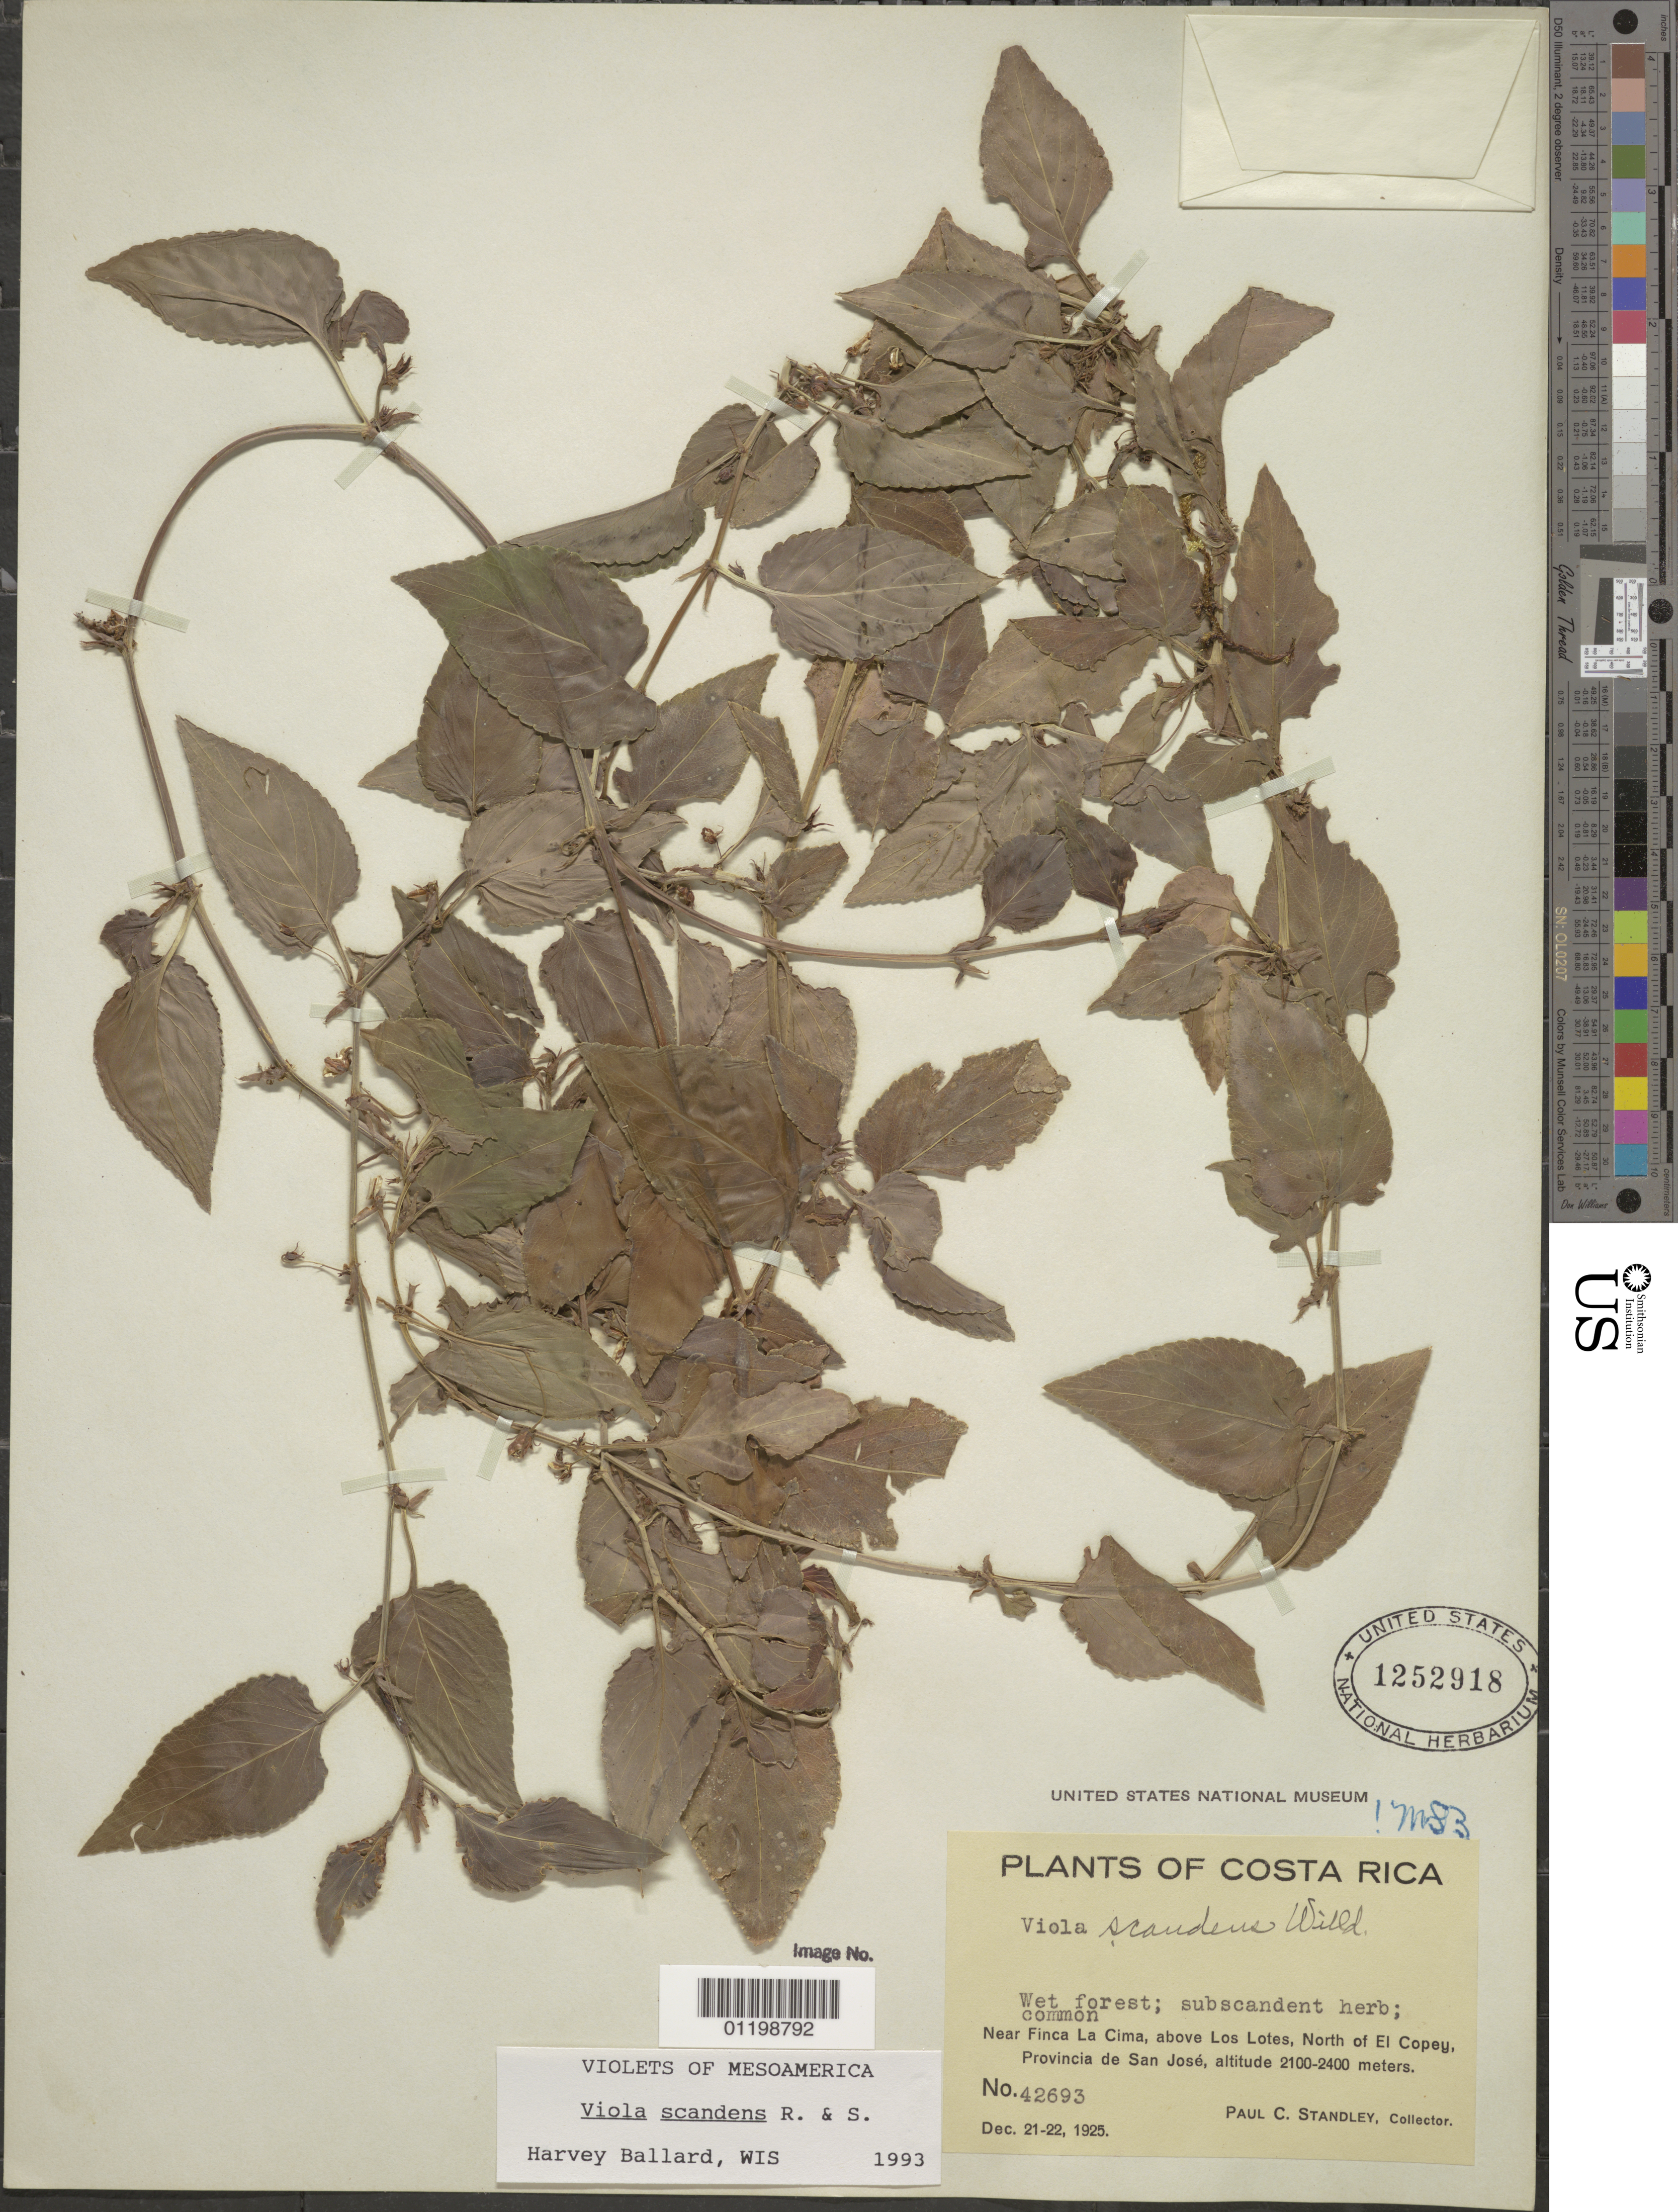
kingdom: Plantae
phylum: Tracheophyta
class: Magnoliopsida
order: Malpighiales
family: Violaceae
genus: Viola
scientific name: Viola scandens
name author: Humb. & Bonpl. ex Schult.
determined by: Ballard, Harvey E.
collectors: P. C. Standley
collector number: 42693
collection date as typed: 21 Dec 1925 and 22 Dec 1925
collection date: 1925-12-21,1925-12-22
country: Costa Rica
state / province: San José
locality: Near Finca La Cima, above Los Lotes, N of El Copey.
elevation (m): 2100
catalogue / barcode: US 1252918